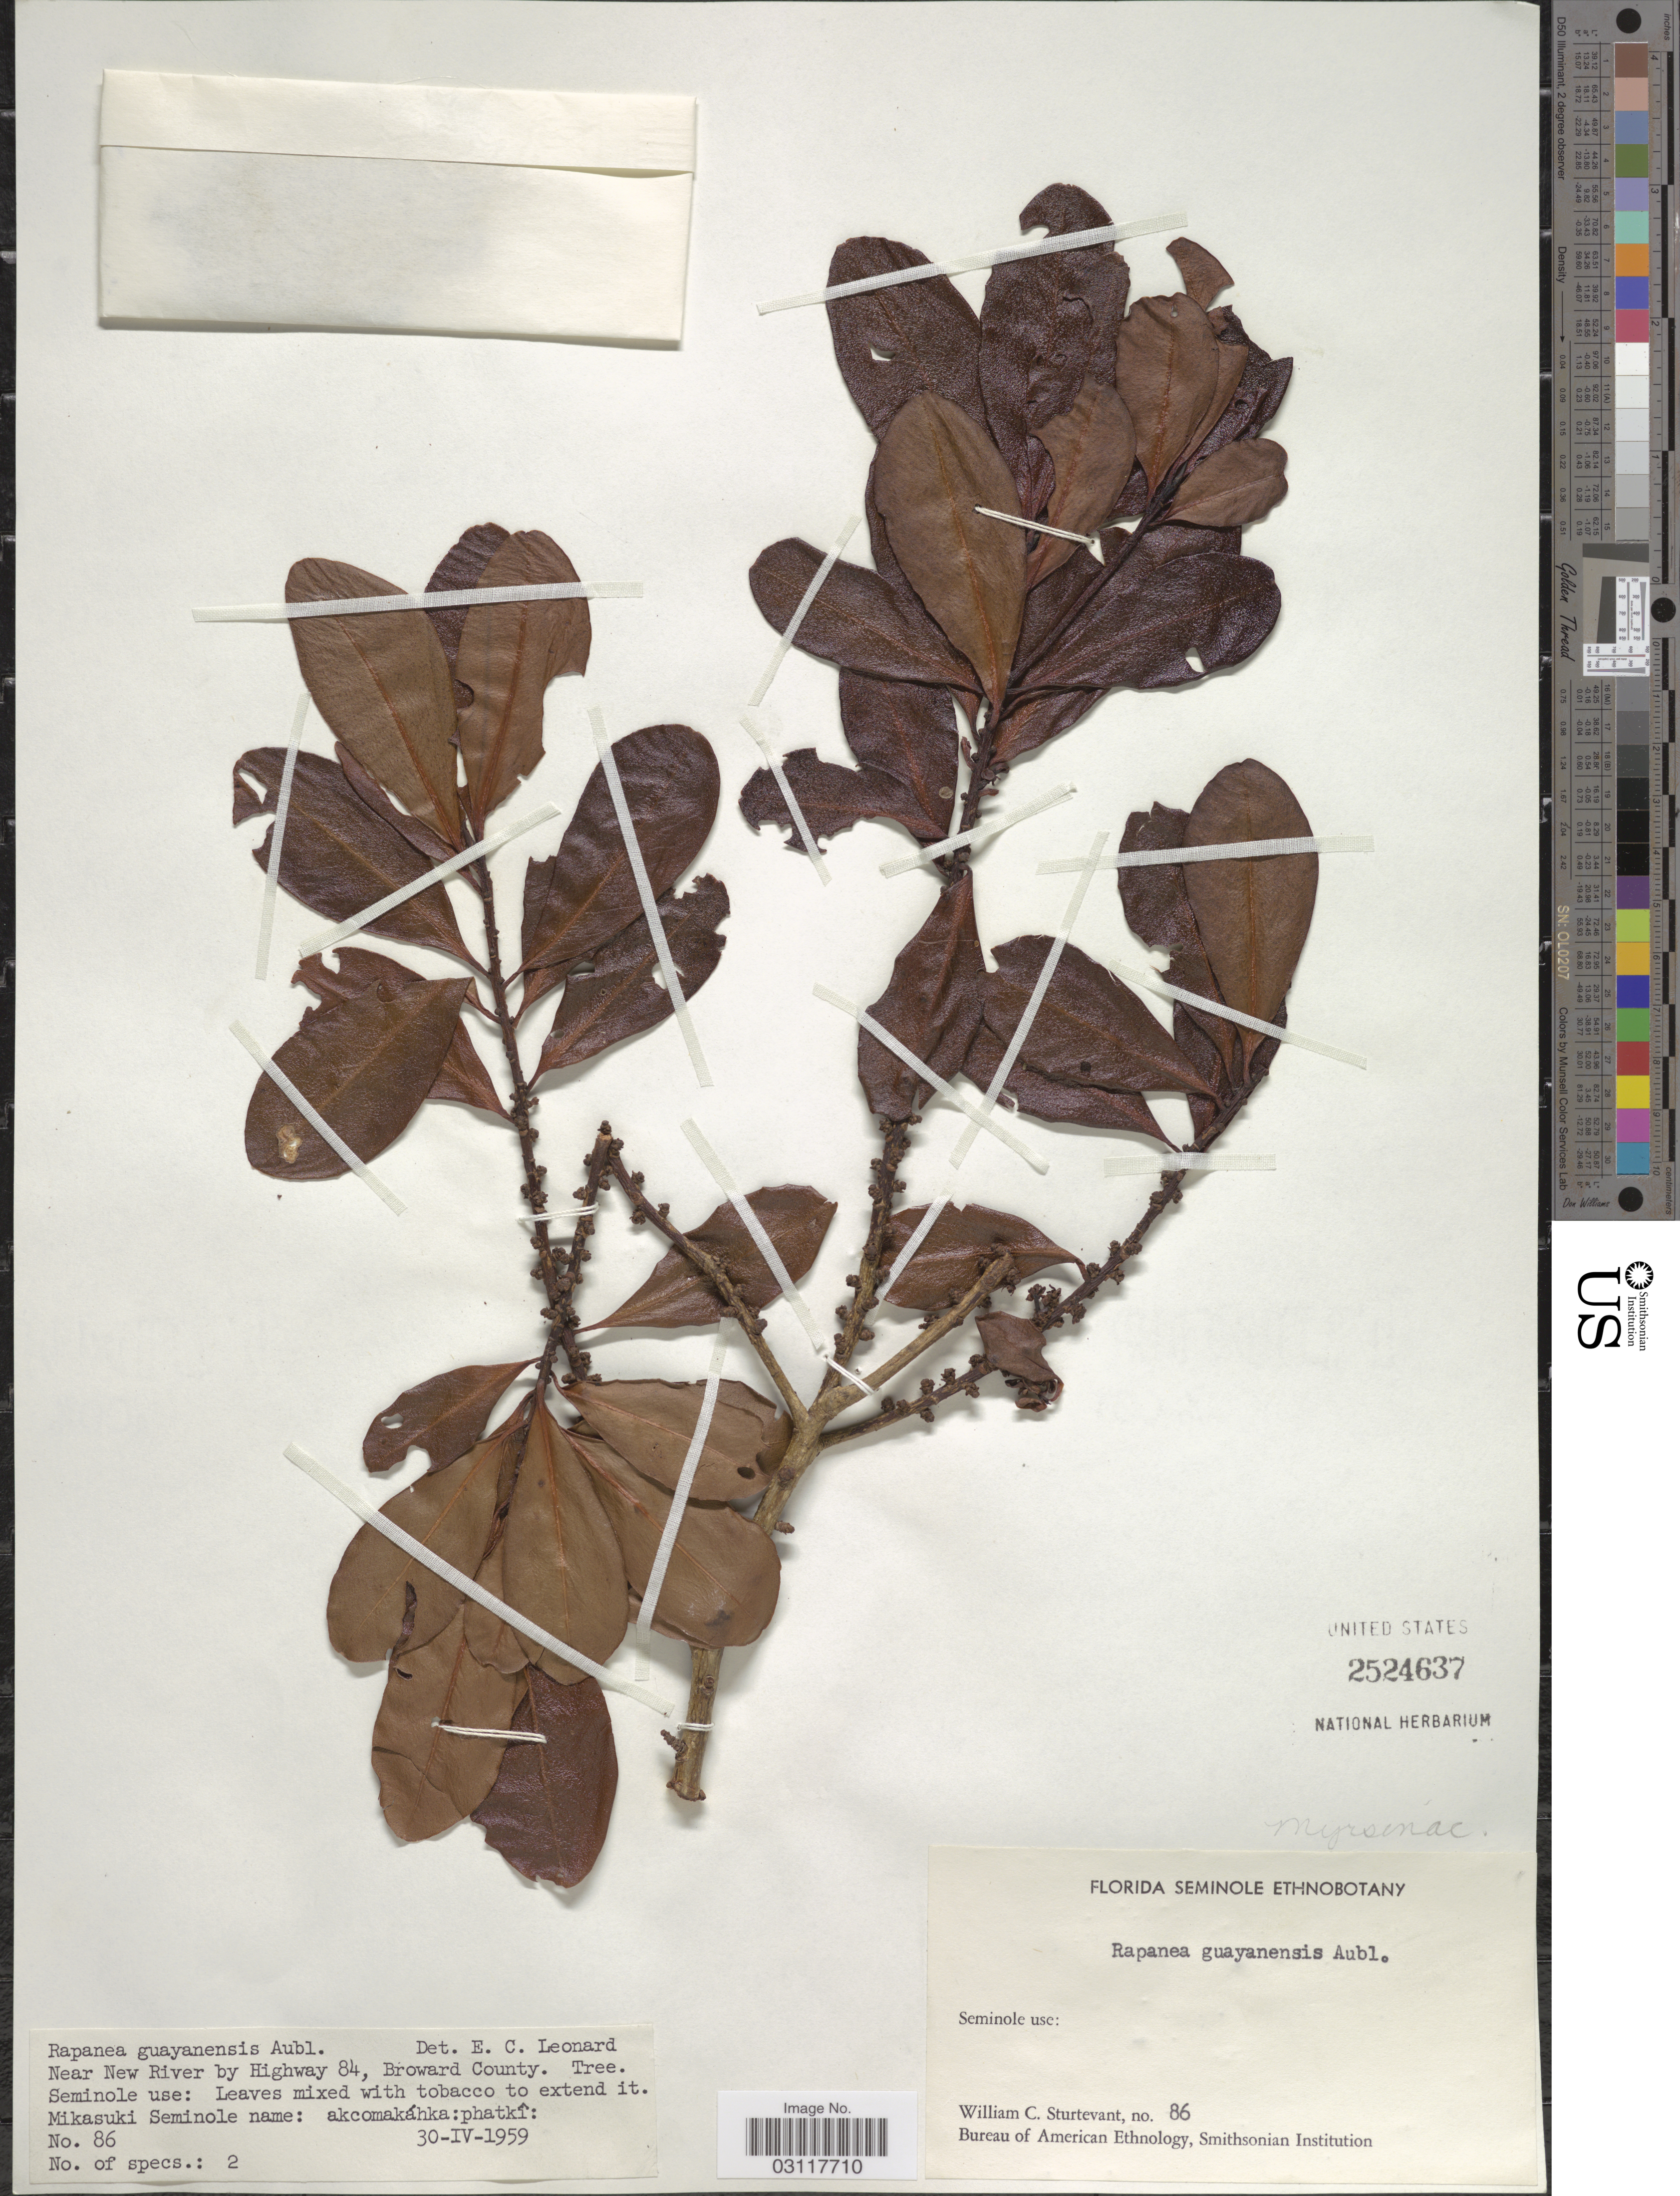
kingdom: Plantae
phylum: Tracheophyta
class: Magnoliopsida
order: Ericales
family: Primulaceae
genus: Rapanea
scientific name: Rapanea guianensis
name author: Aubl.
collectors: W. Sturtevant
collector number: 86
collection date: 1959-04-30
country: United States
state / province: Florida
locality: Near New River by Highway 84, Broward County.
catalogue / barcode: US 2524637